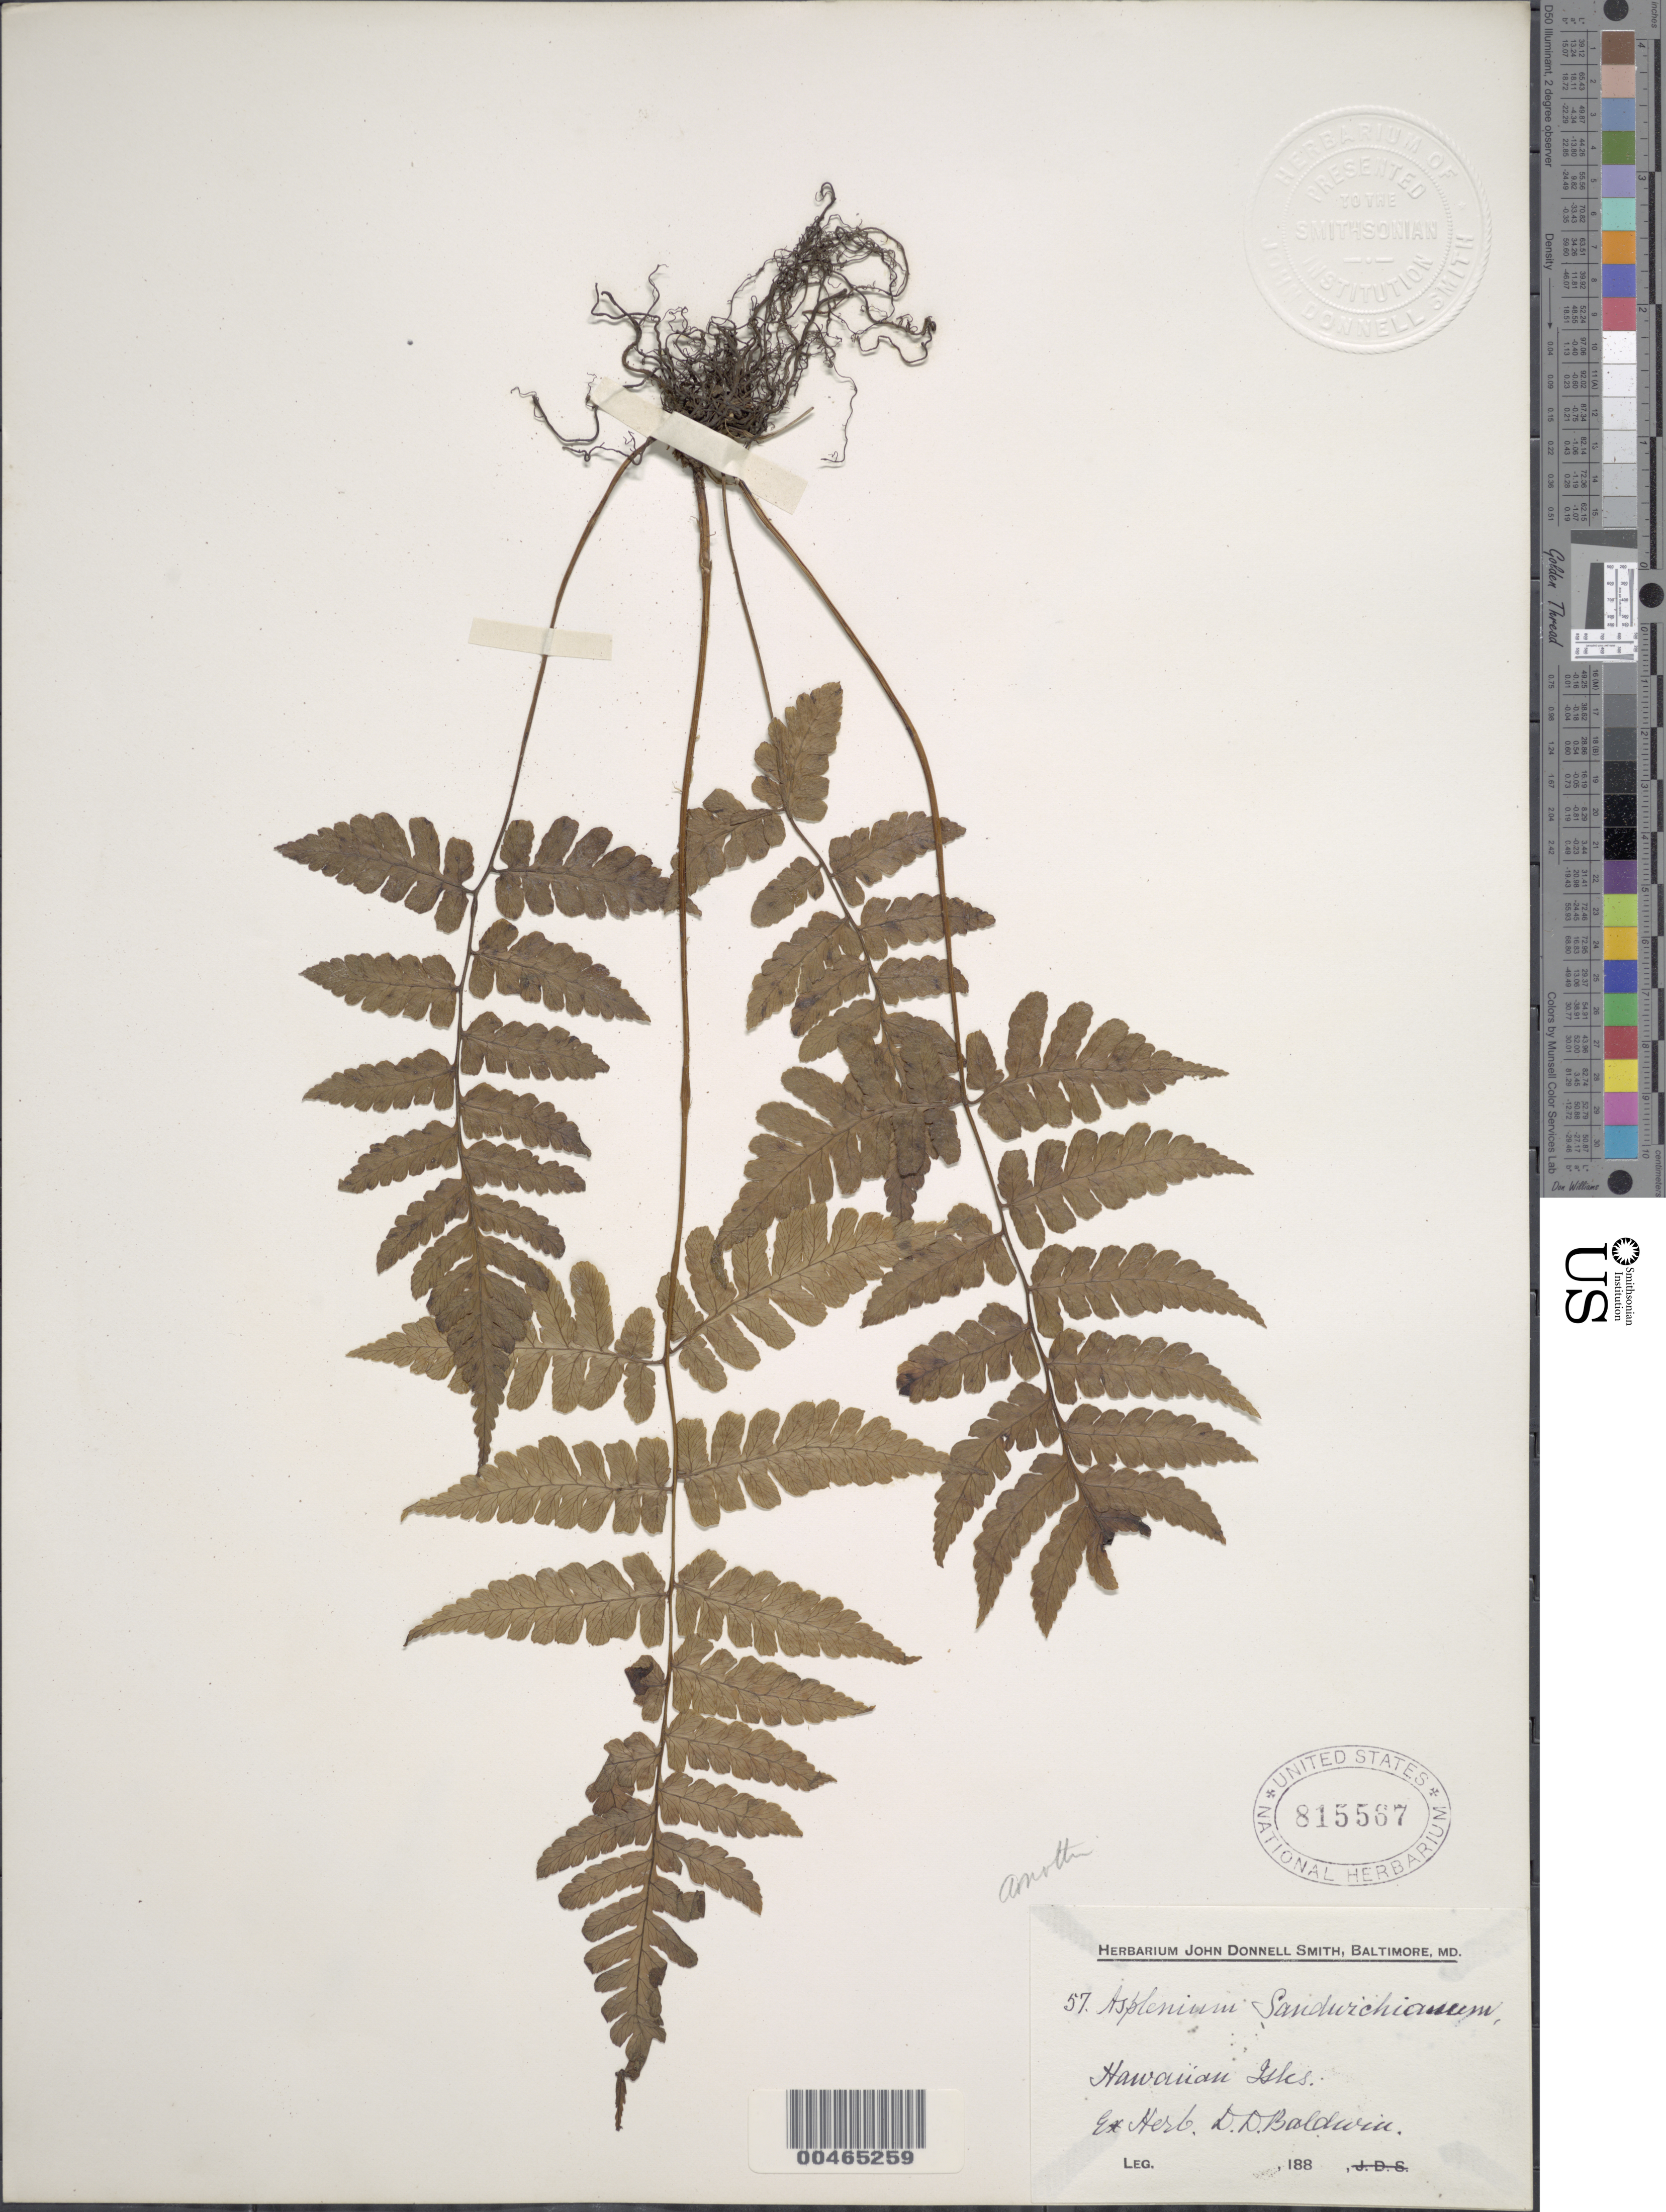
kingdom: Plantae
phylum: Tracheophyta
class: Polypodiopsida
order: Polypodiales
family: Athyriaceae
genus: Diplazium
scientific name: Diplazium arnottii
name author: Brack.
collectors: D. Baldwin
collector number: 57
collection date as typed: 188-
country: United States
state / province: Hawaii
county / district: Hawaii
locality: Hawaiian Islands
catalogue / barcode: US 815567